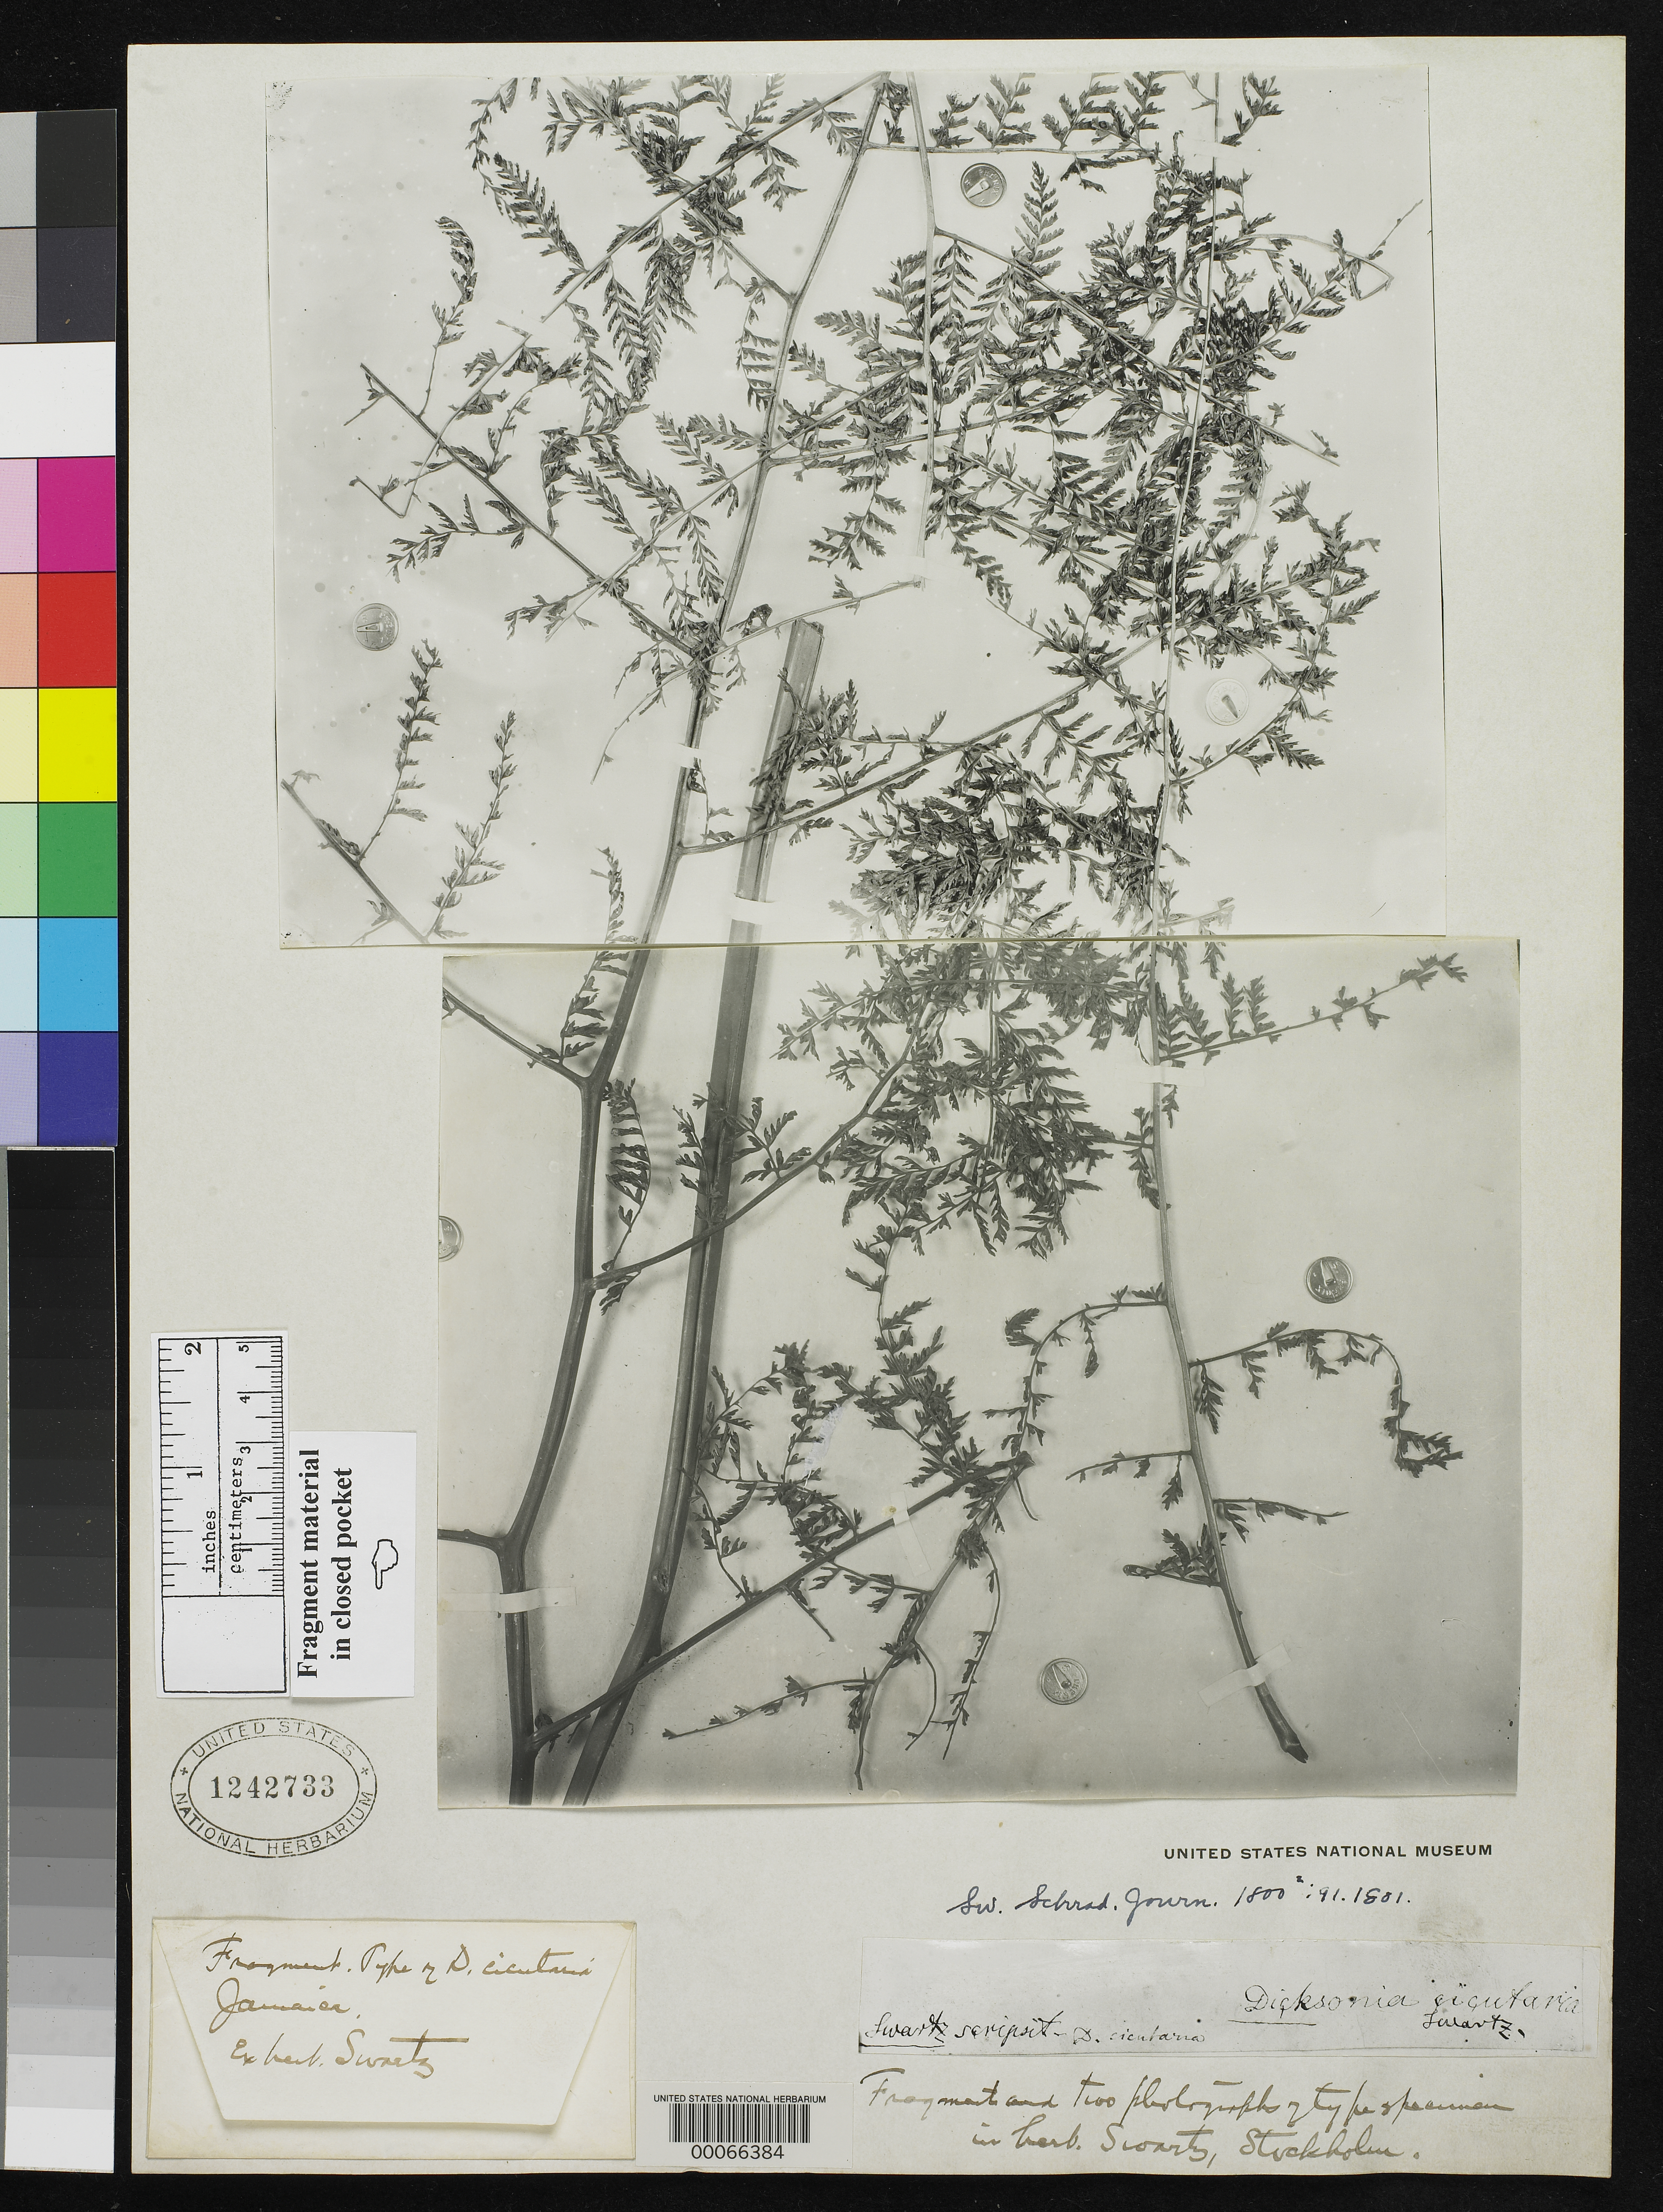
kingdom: Plantae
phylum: Tracheophyta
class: Polypodiopsida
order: Cyatheales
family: Dicksoniaceae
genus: Dicksonia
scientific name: Dicksonia cicutaria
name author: Sw. in Schrad.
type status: Type Fragment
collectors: O. P. Swartz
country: Jamaica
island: Greater Antilles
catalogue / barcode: US 1242733